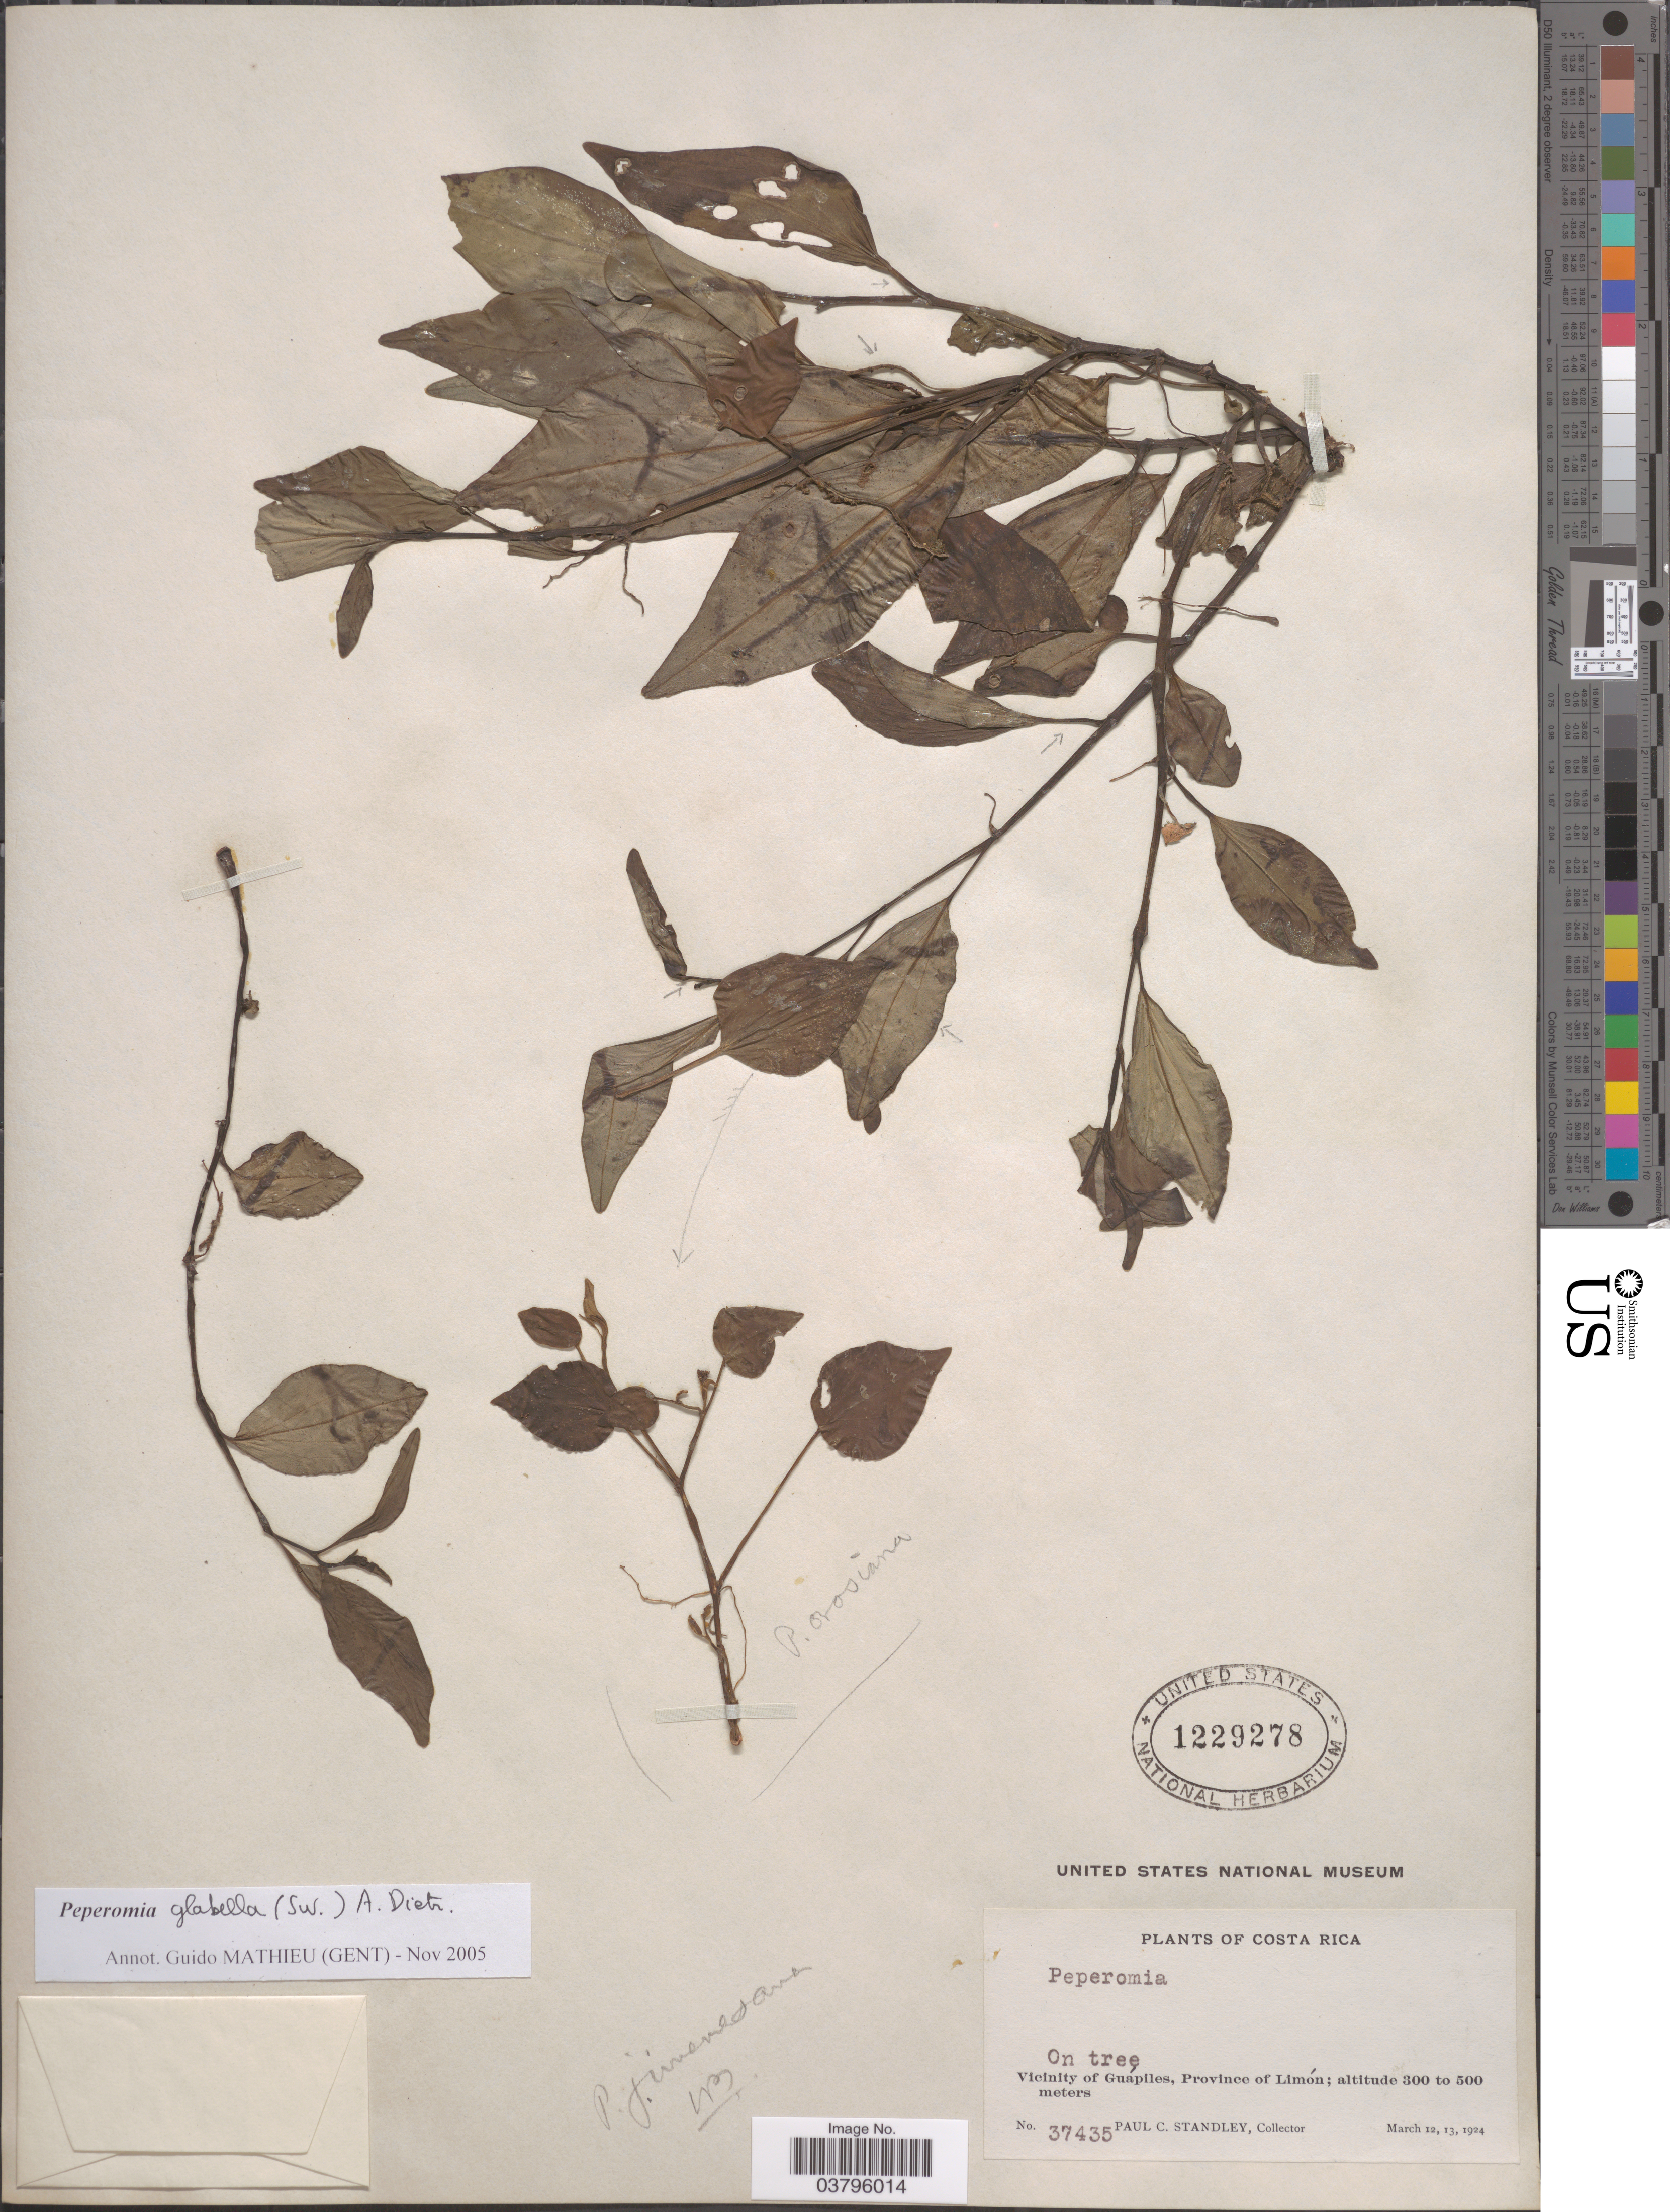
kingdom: Plantae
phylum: Tracheophyta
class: Magnoliopsida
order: Piperales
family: Piperaceae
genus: Peperomia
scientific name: Peperomia glabella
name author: (Sw.) A. Dietr.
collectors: P. C. Standley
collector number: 37435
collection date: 1924-03-12/1924-03-13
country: Costa Rica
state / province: Limón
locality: Vicinity of Guápiles.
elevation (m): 300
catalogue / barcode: US 1229278